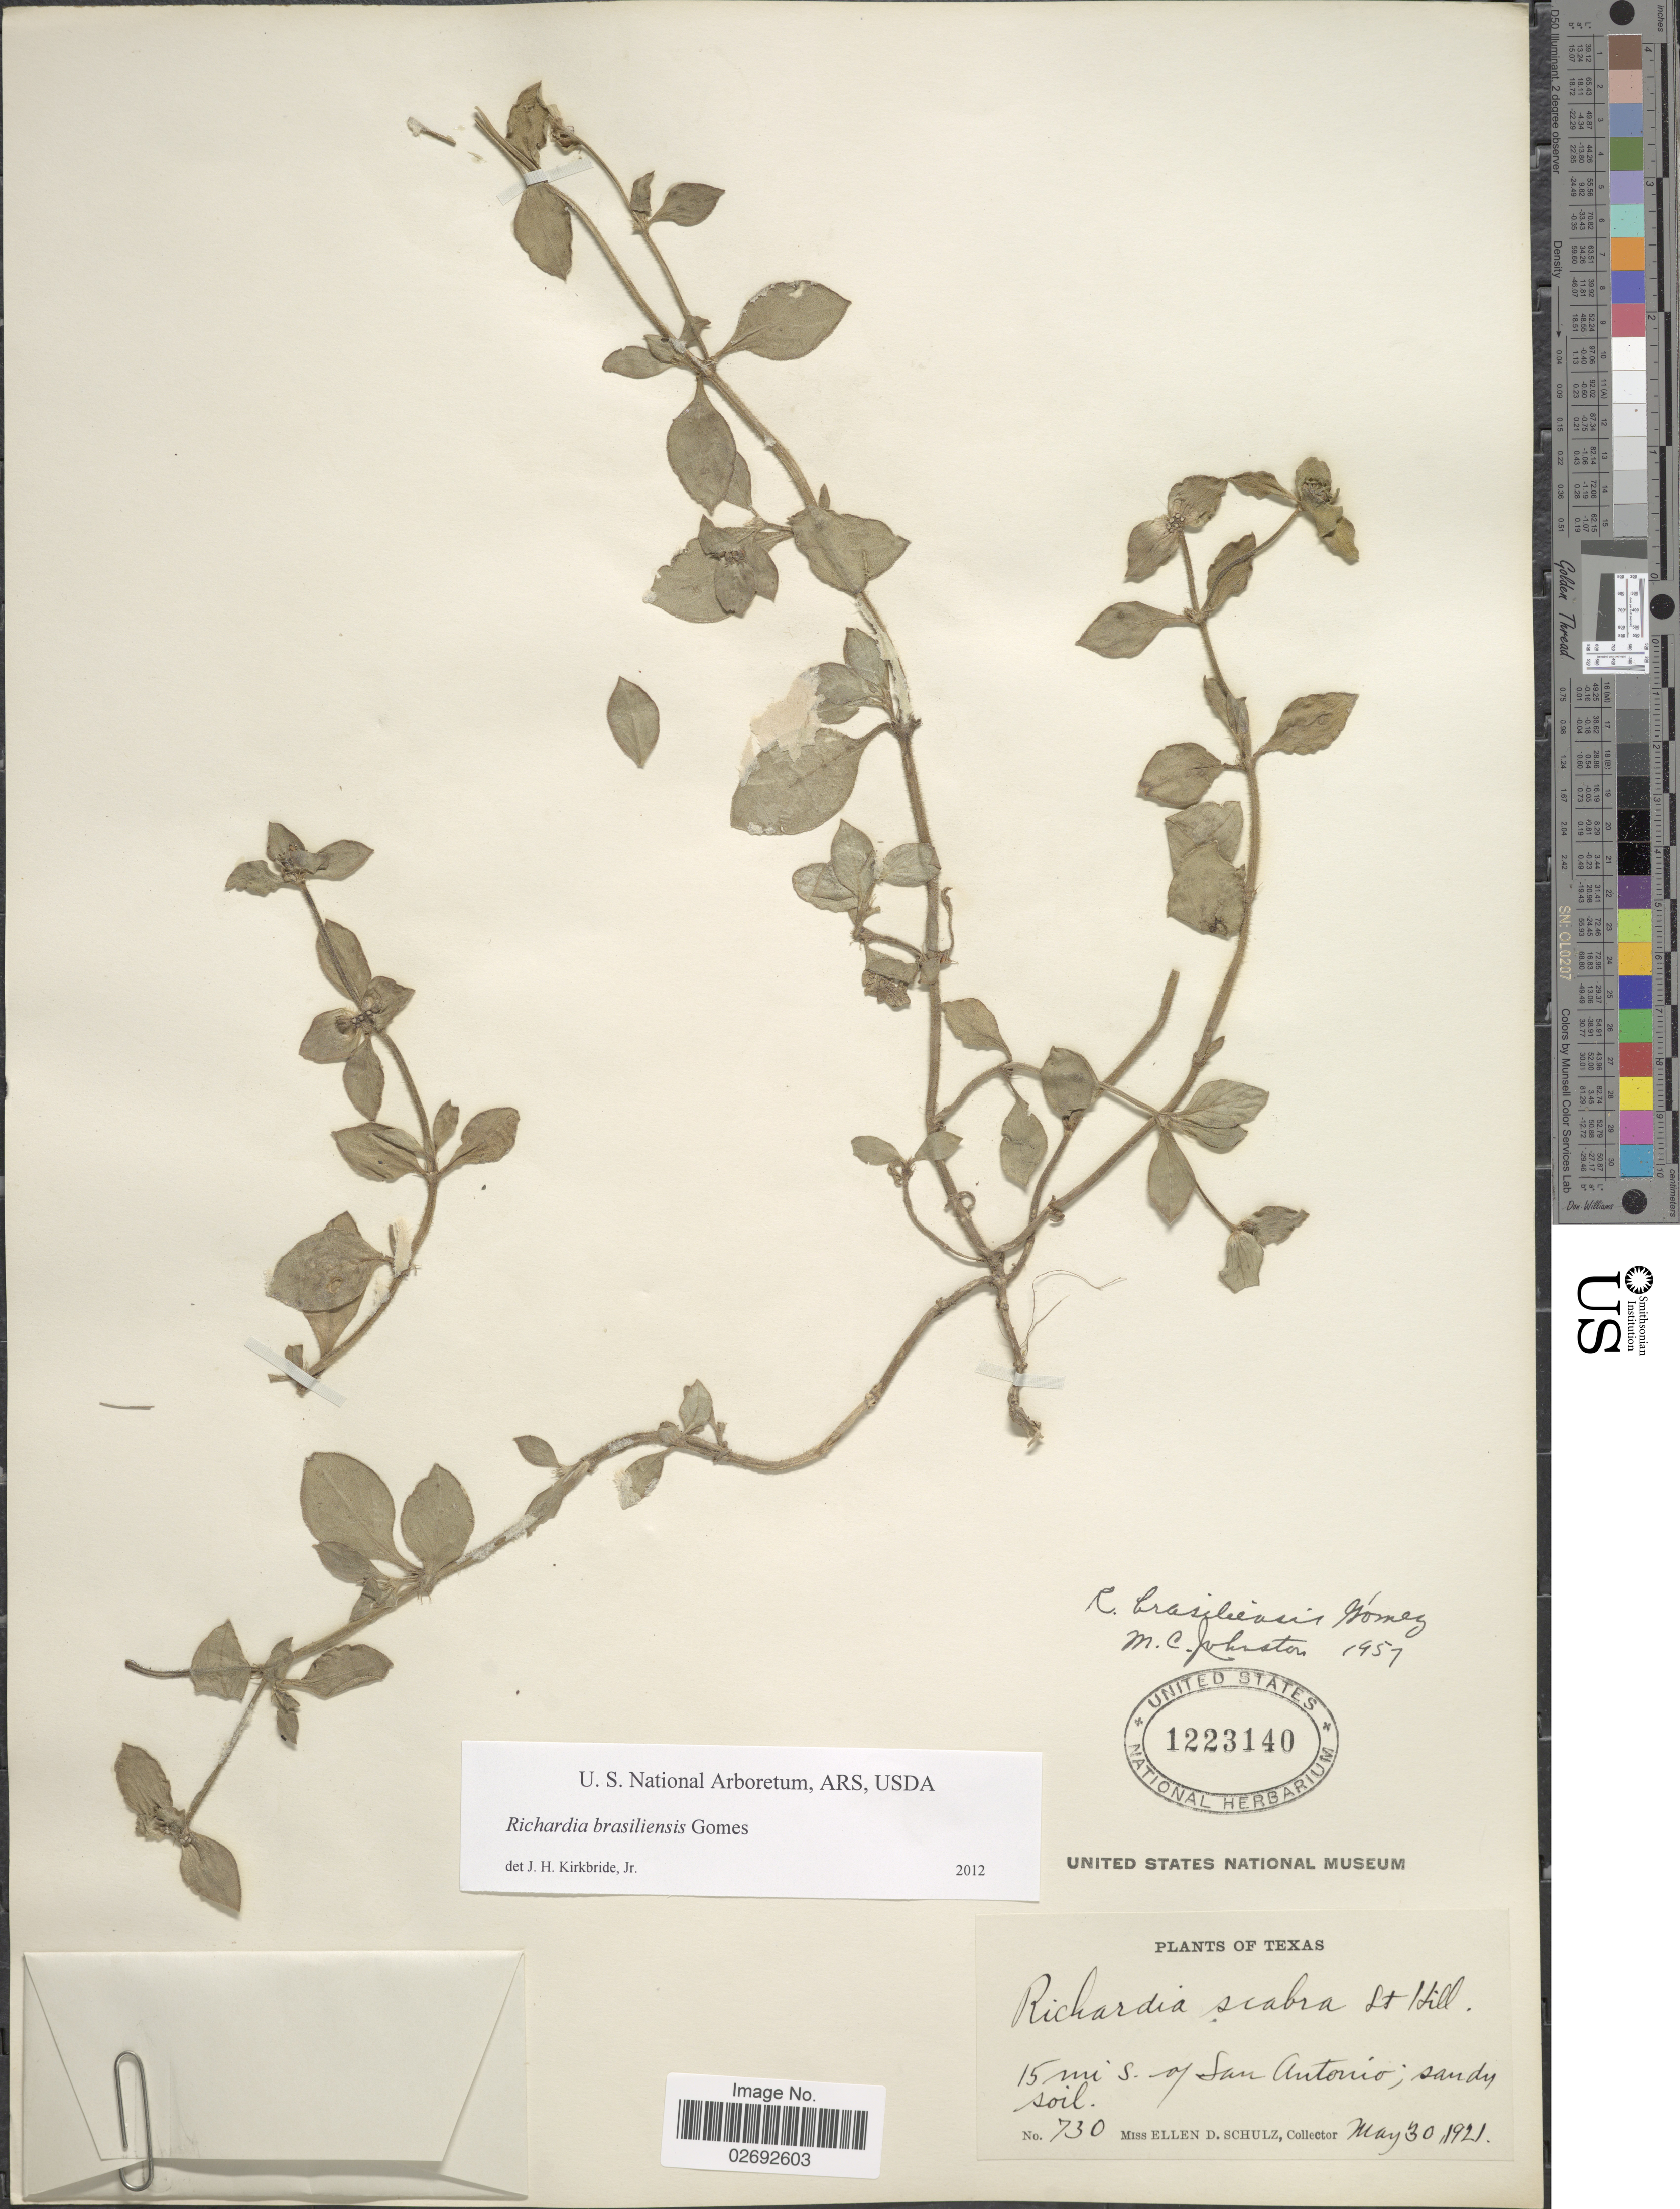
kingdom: Plantae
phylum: Tracheophyta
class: Magnoliopsida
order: Gentianales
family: Rubiaceae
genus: Richardia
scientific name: Richardia brasiliensis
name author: Gomes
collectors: E. D. Schulz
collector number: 730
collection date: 1921-05-30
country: United States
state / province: Texas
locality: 15 mi. S of San Antonio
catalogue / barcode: US 1223140